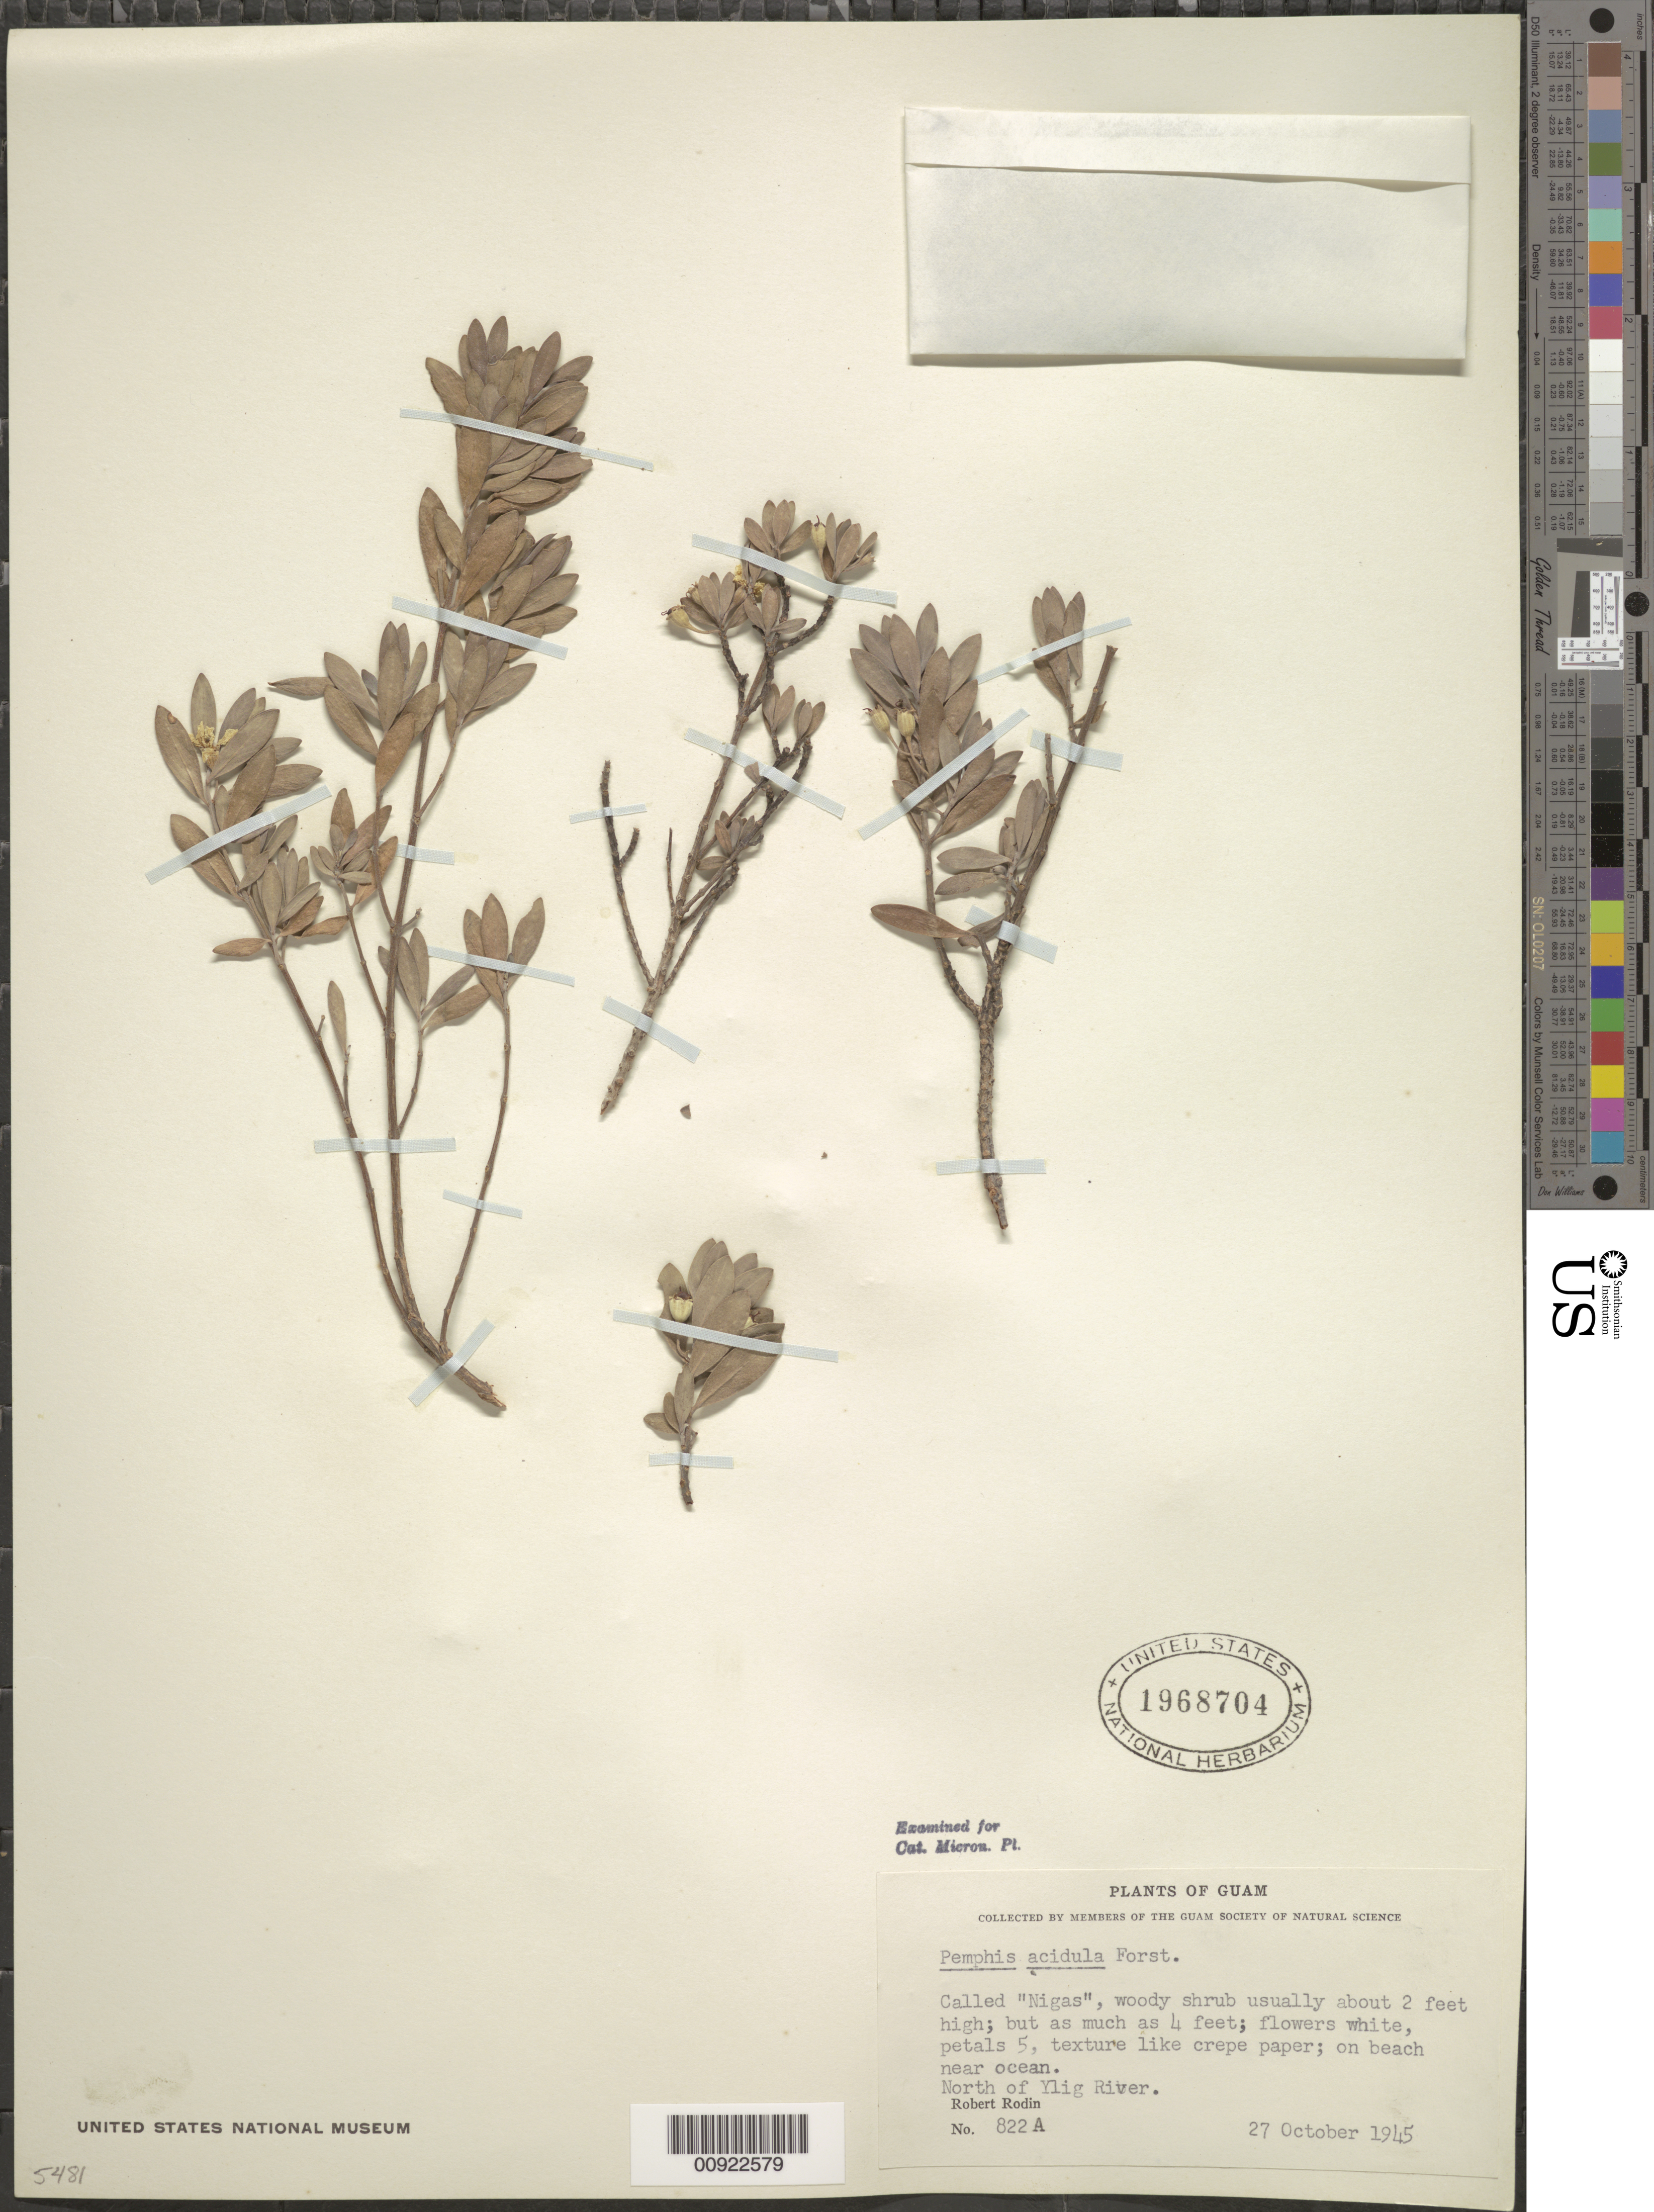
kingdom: Plantae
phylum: Tracheophyta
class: Magnoliopsida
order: Myrtales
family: Lythraceae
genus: Pemphis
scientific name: Pemphis acidula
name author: J.R. Forst. & G. Forst.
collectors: R. J. Rodin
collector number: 822 A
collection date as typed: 27 Oct 1945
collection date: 1945-10-27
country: Guam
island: Guam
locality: N of Ylig River.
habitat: On beach near ocean.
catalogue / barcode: US 1968704